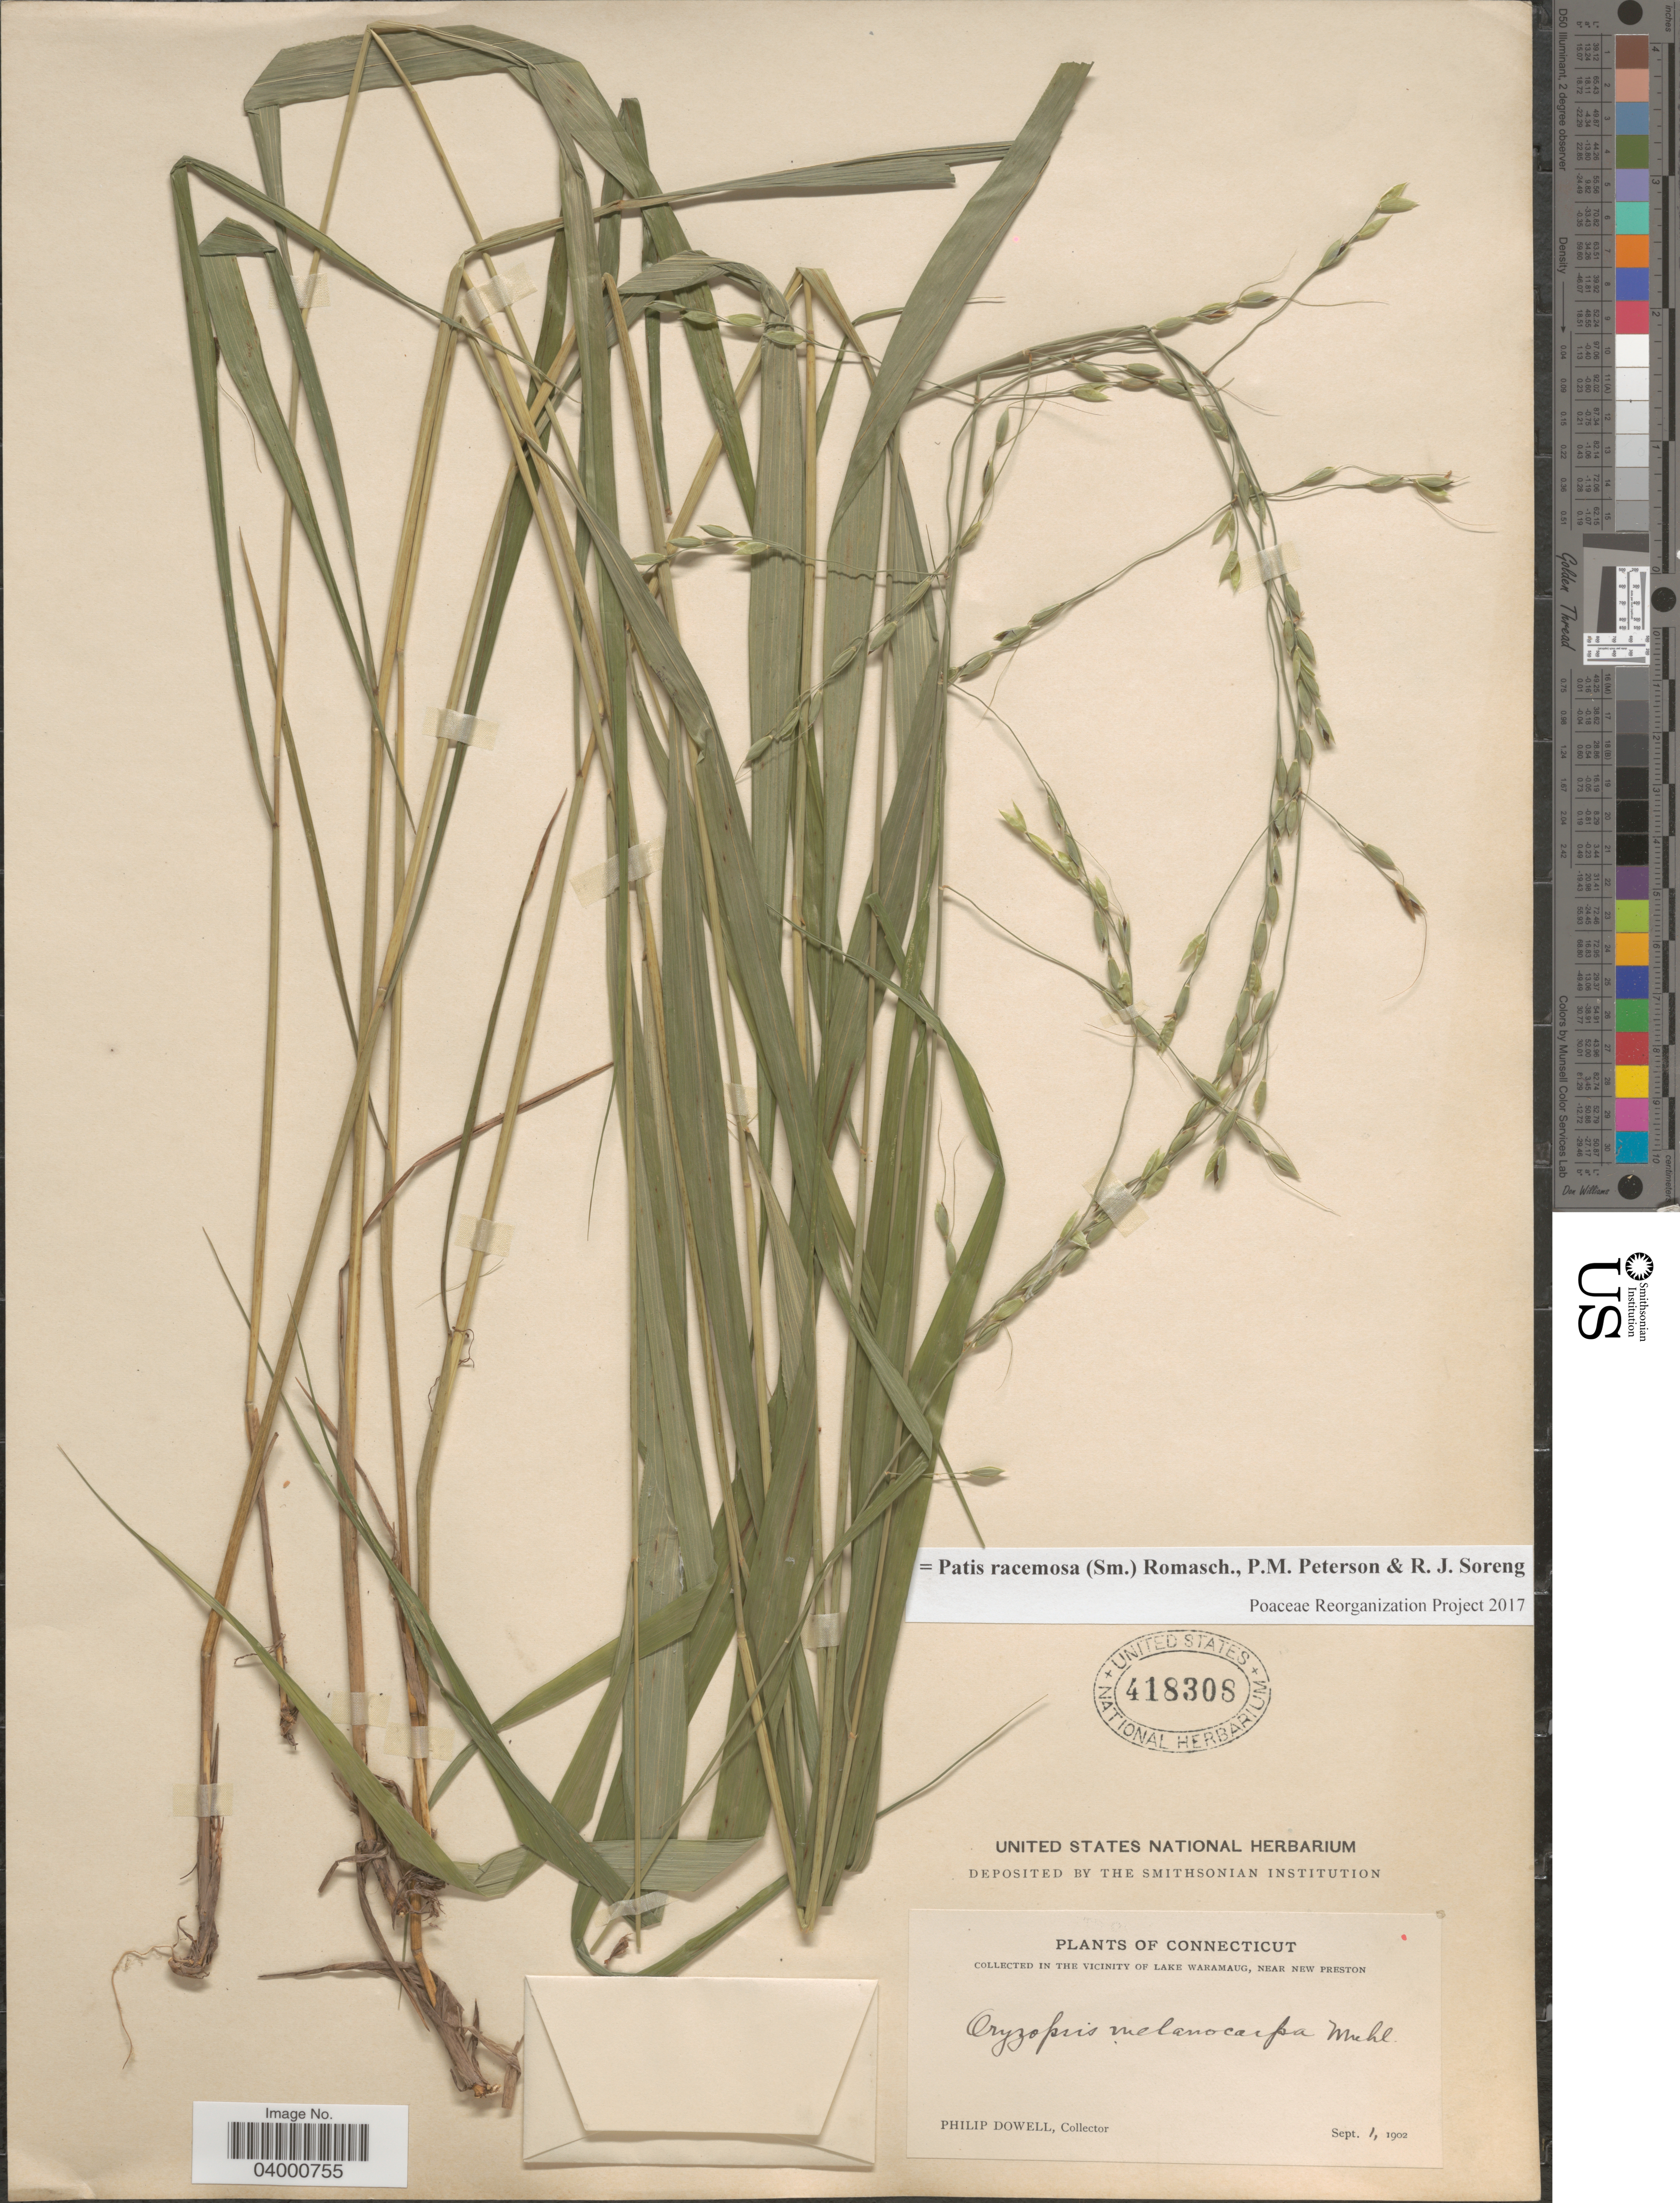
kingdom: Plantae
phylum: Tracheophyta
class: Liliopsida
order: Poales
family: Poaceae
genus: Patis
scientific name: Patis racemosa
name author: (Sm.) Romasch. et al.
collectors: P. Dowell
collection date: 1902-09-01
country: United States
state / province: Connecticut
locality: In the vicinity of Lake Waramaug, near New Preston.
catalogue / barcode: US 418308